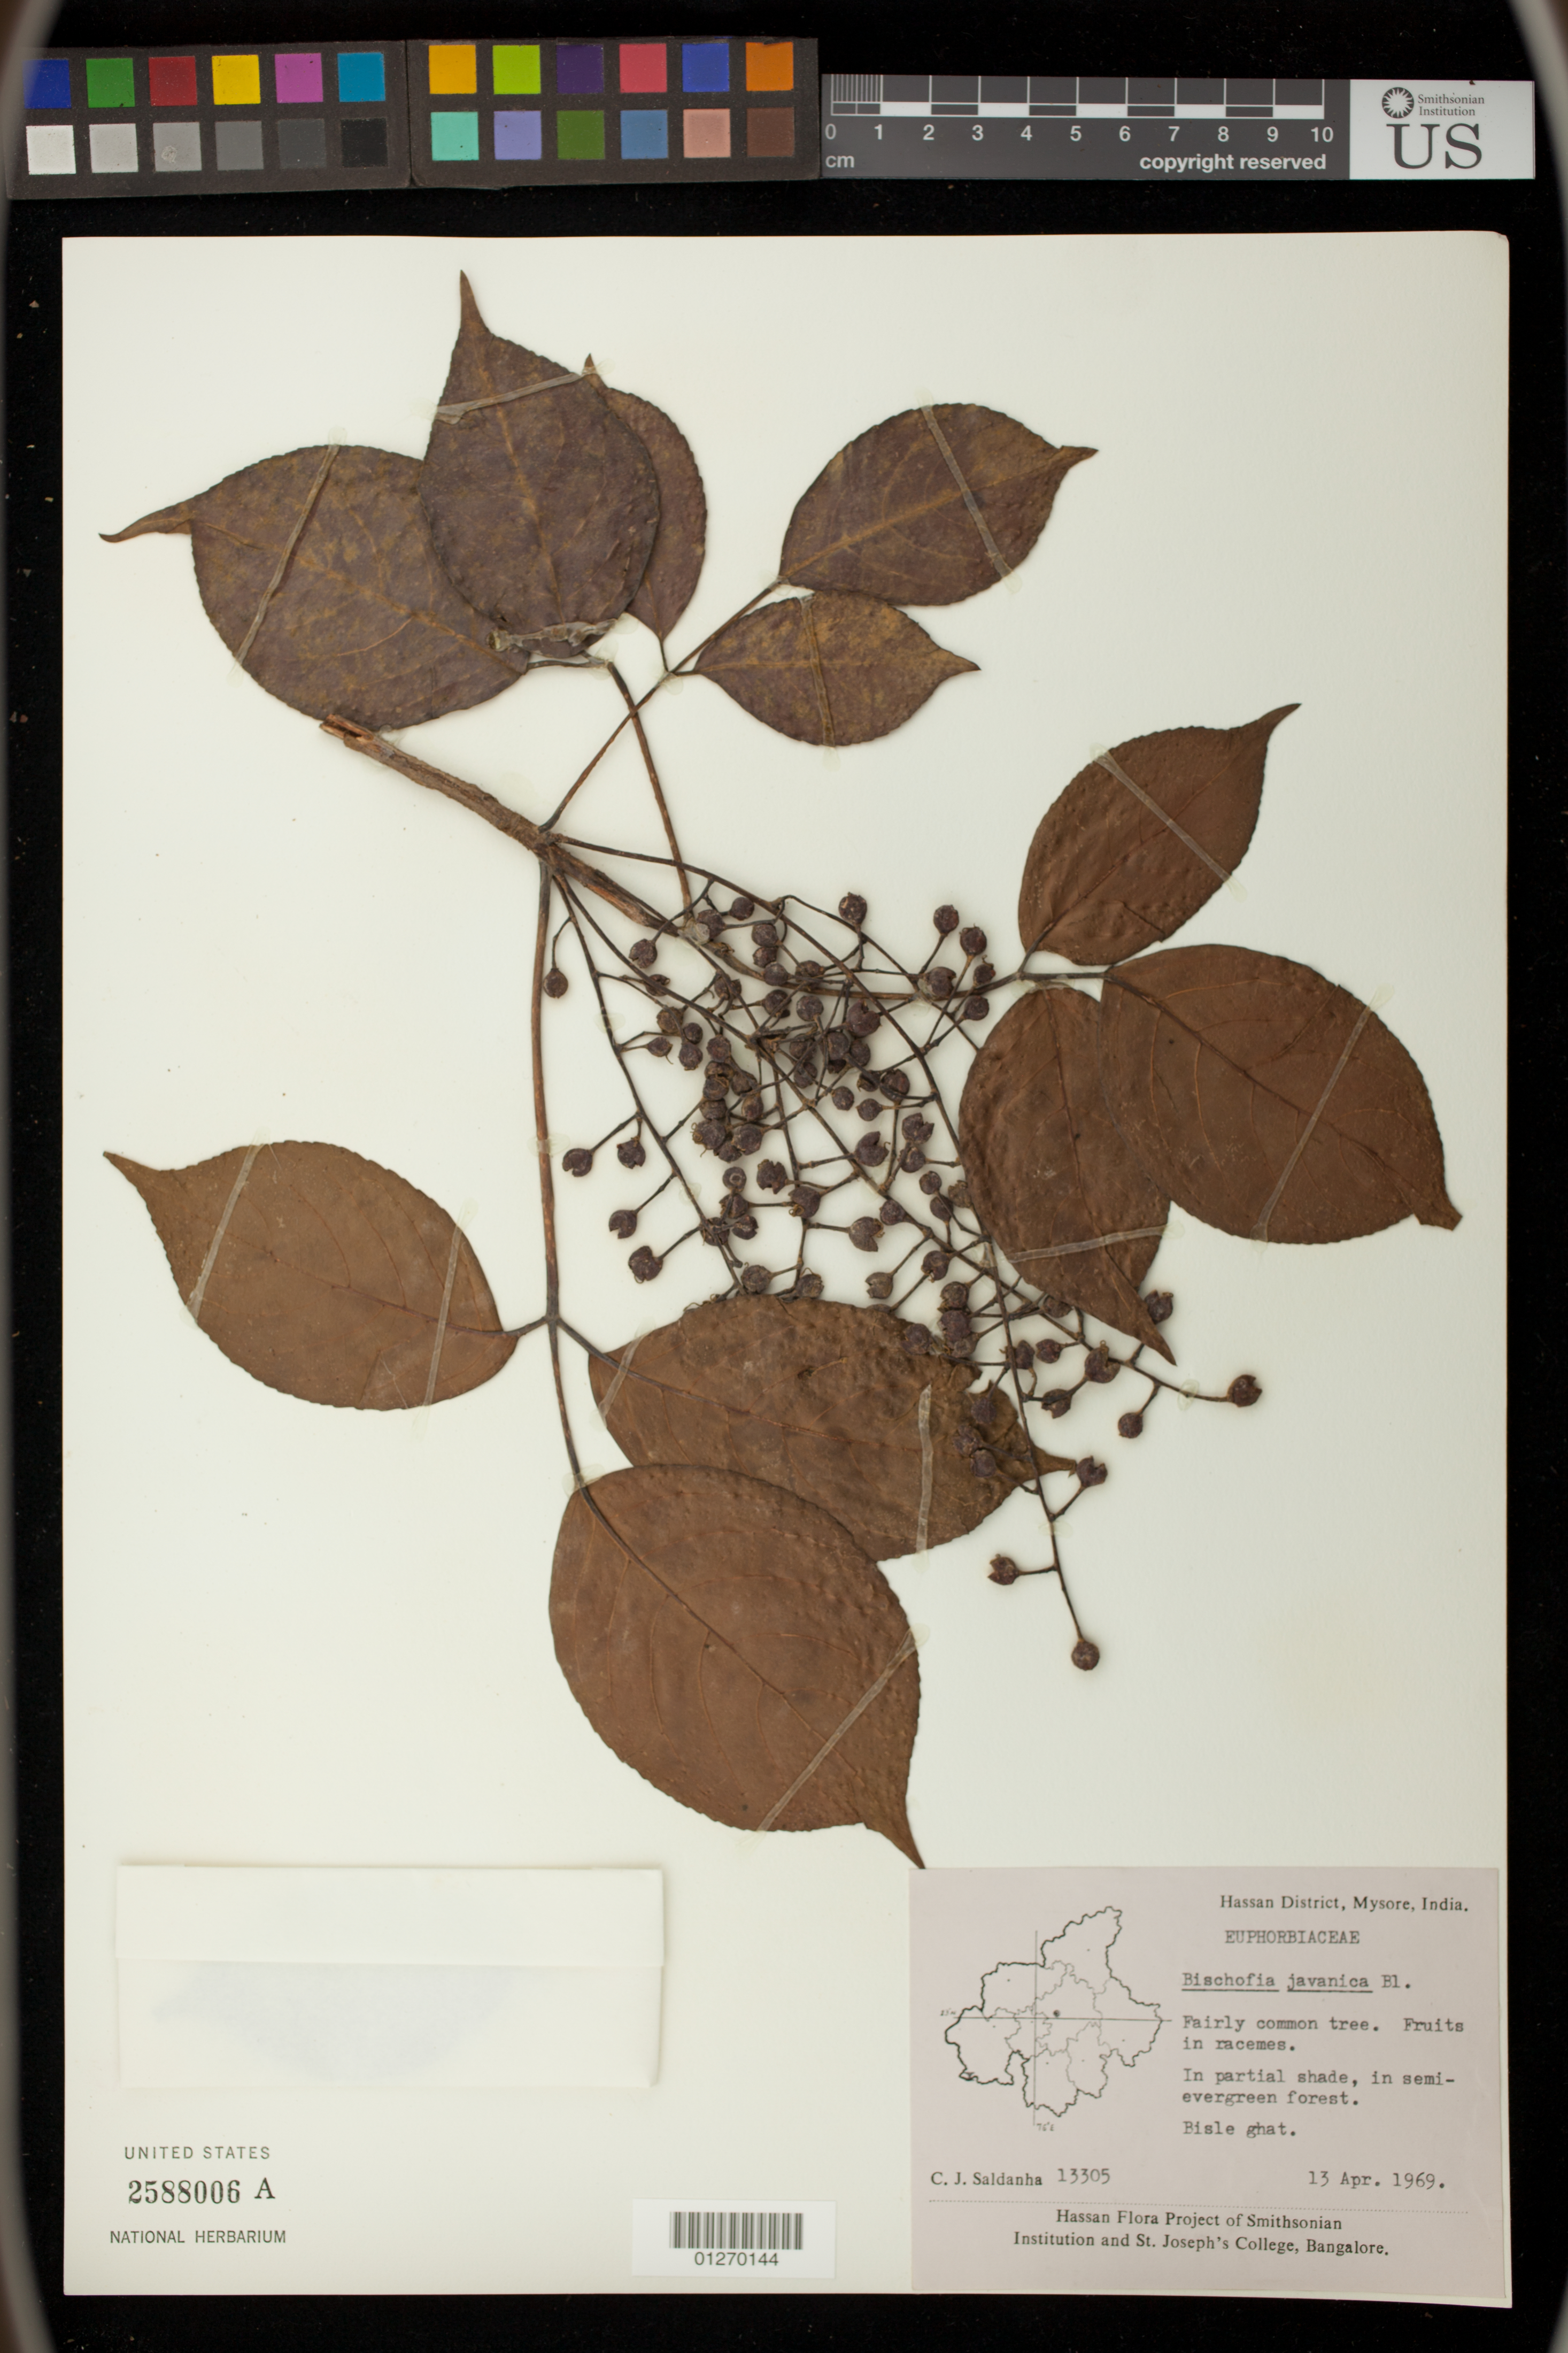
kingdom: Plantae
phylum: Tracheophyta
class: Magnoliopsida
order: Malpighiales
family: Phyllanthaceae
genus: Bischofia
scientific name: Bischofia javanica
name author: Blume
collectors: C. J. Saldanha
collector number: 13305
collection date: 1969-04-13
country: India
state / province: Karnataka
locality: Bisle ghat. Hassan District, Mysore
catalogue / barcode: US 2588006A